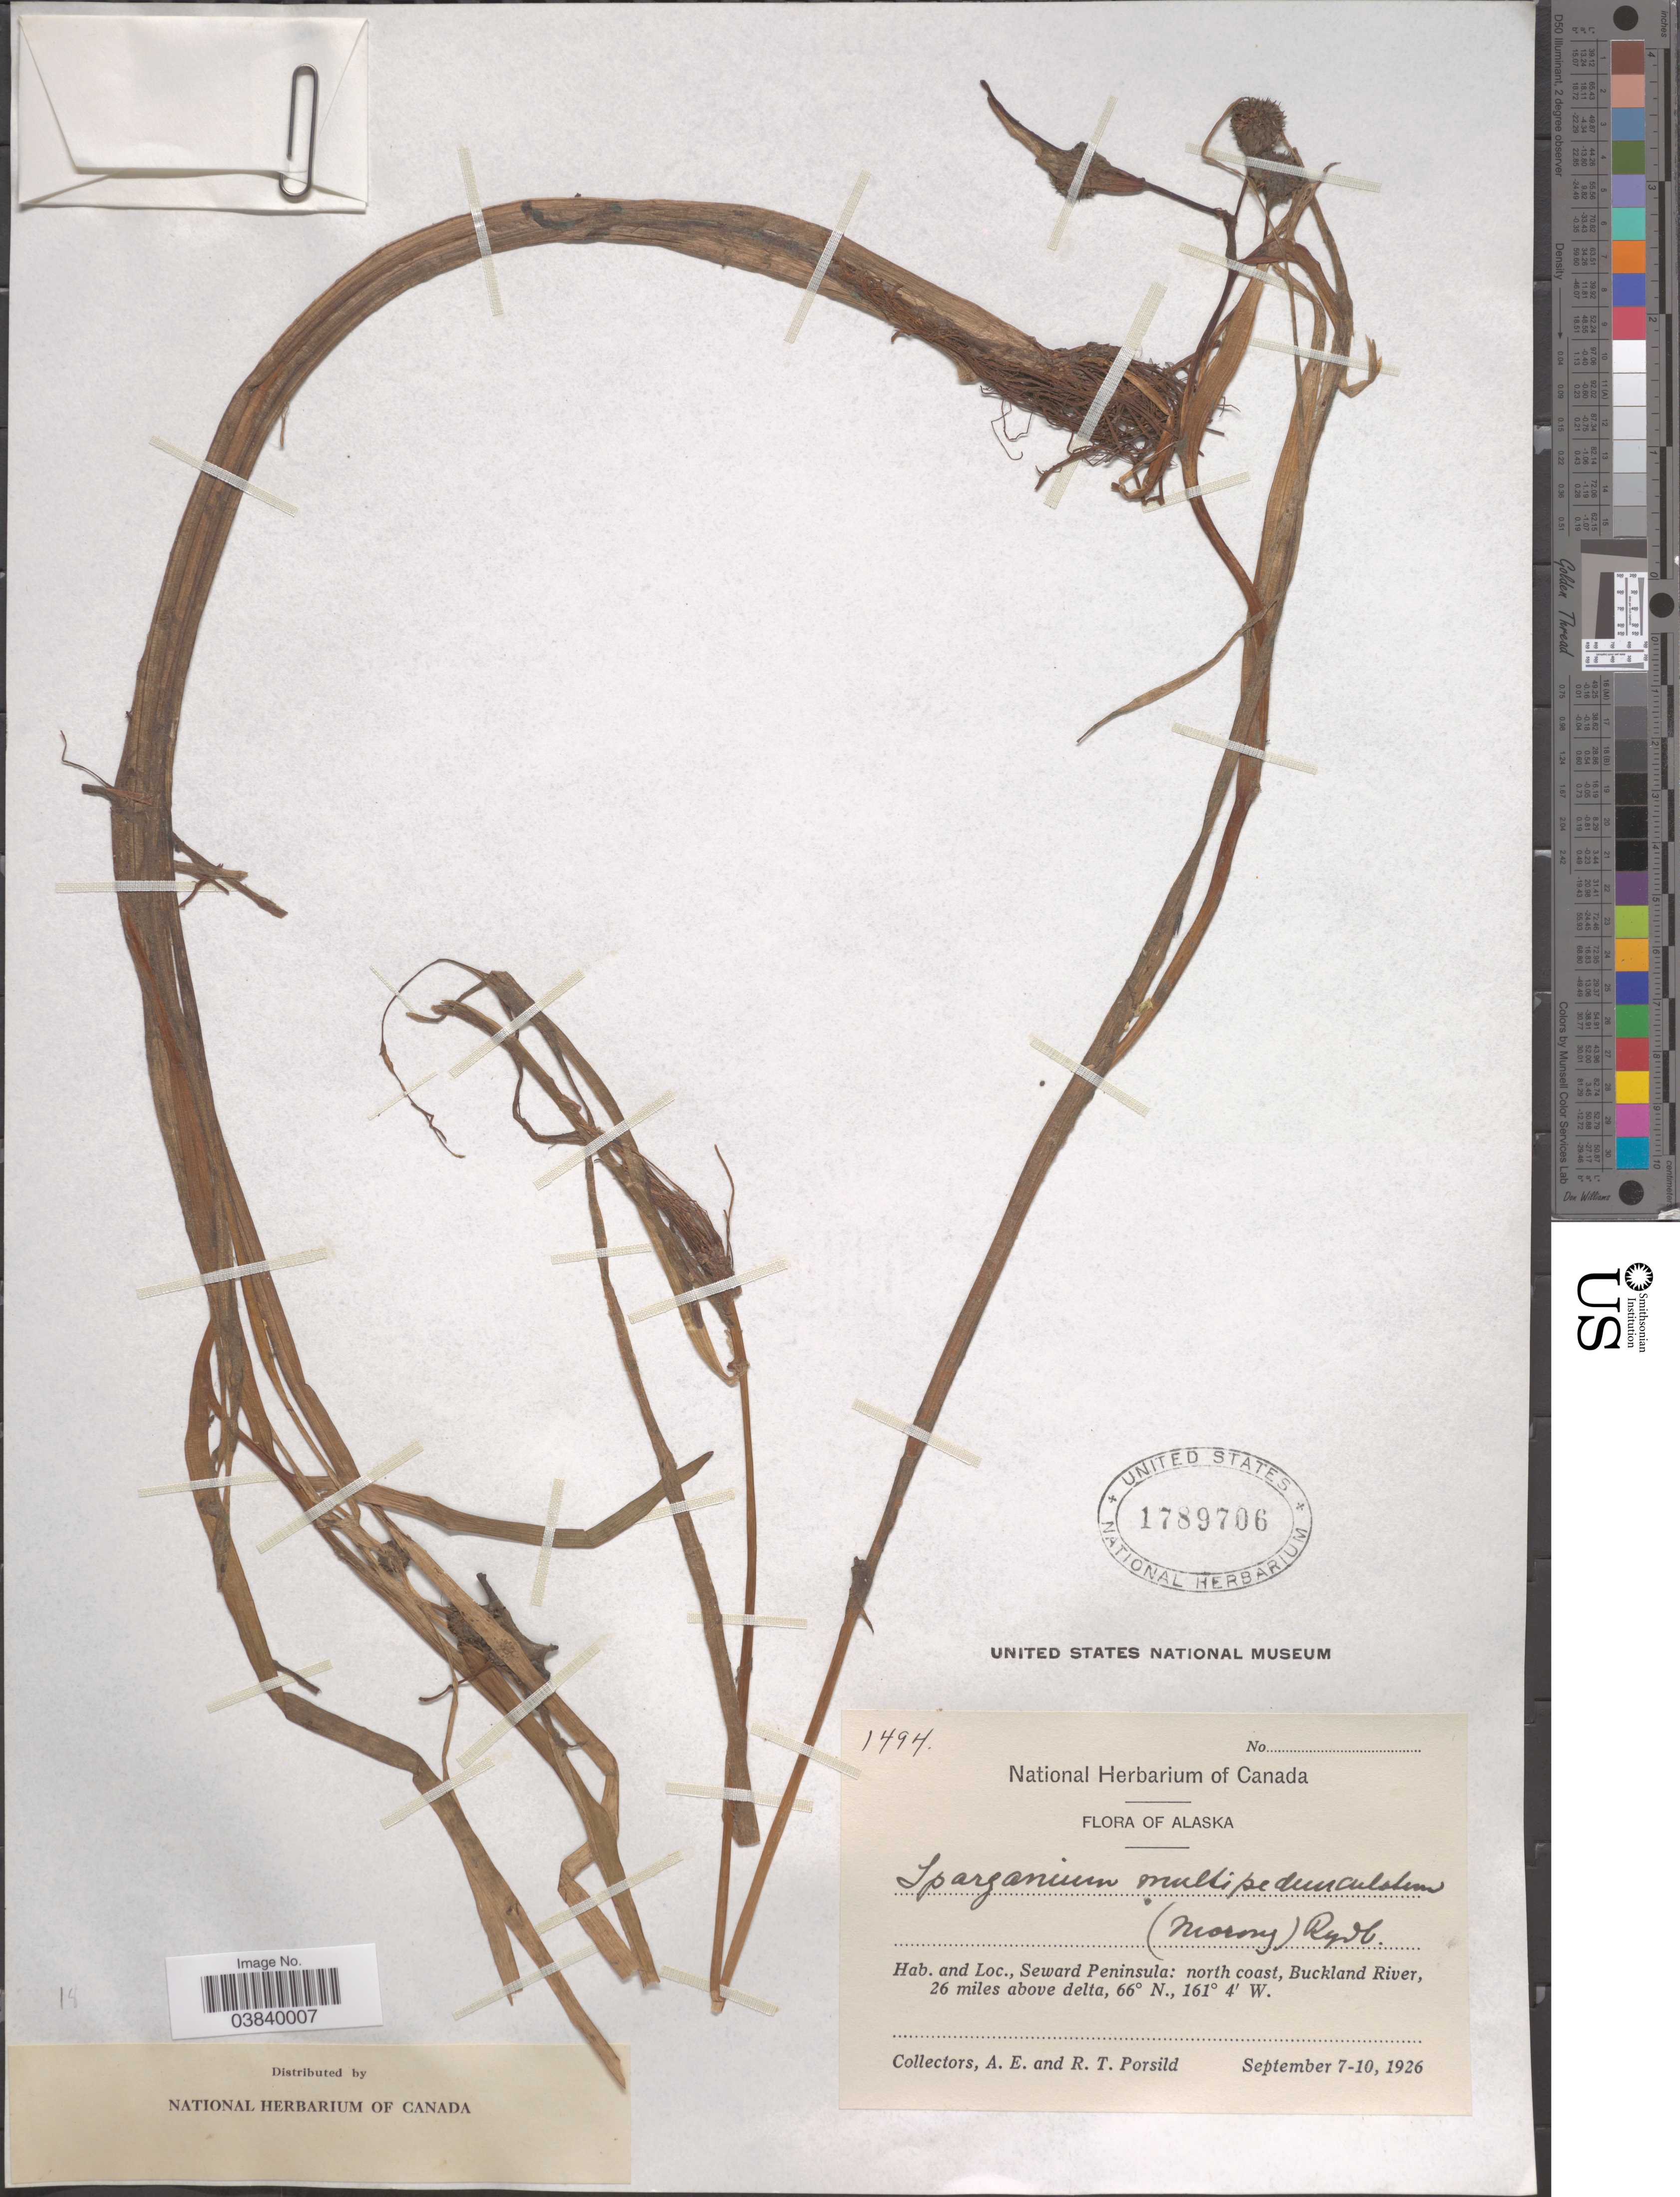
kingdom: Plantae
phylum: Tracheophyta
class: Liliopsida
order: Poales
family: Typhaceae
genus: Sparganium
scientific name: Sparganium angustifolium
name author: Michx.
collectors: A. E. Porsild & R. T. Porsild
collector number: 1494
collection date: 1926-09-07/1926-09-10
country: United States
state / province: Alaska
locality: Seward Peninsula: north coast, Buckland River, 26 miles above delta.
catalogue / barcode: US 1789706